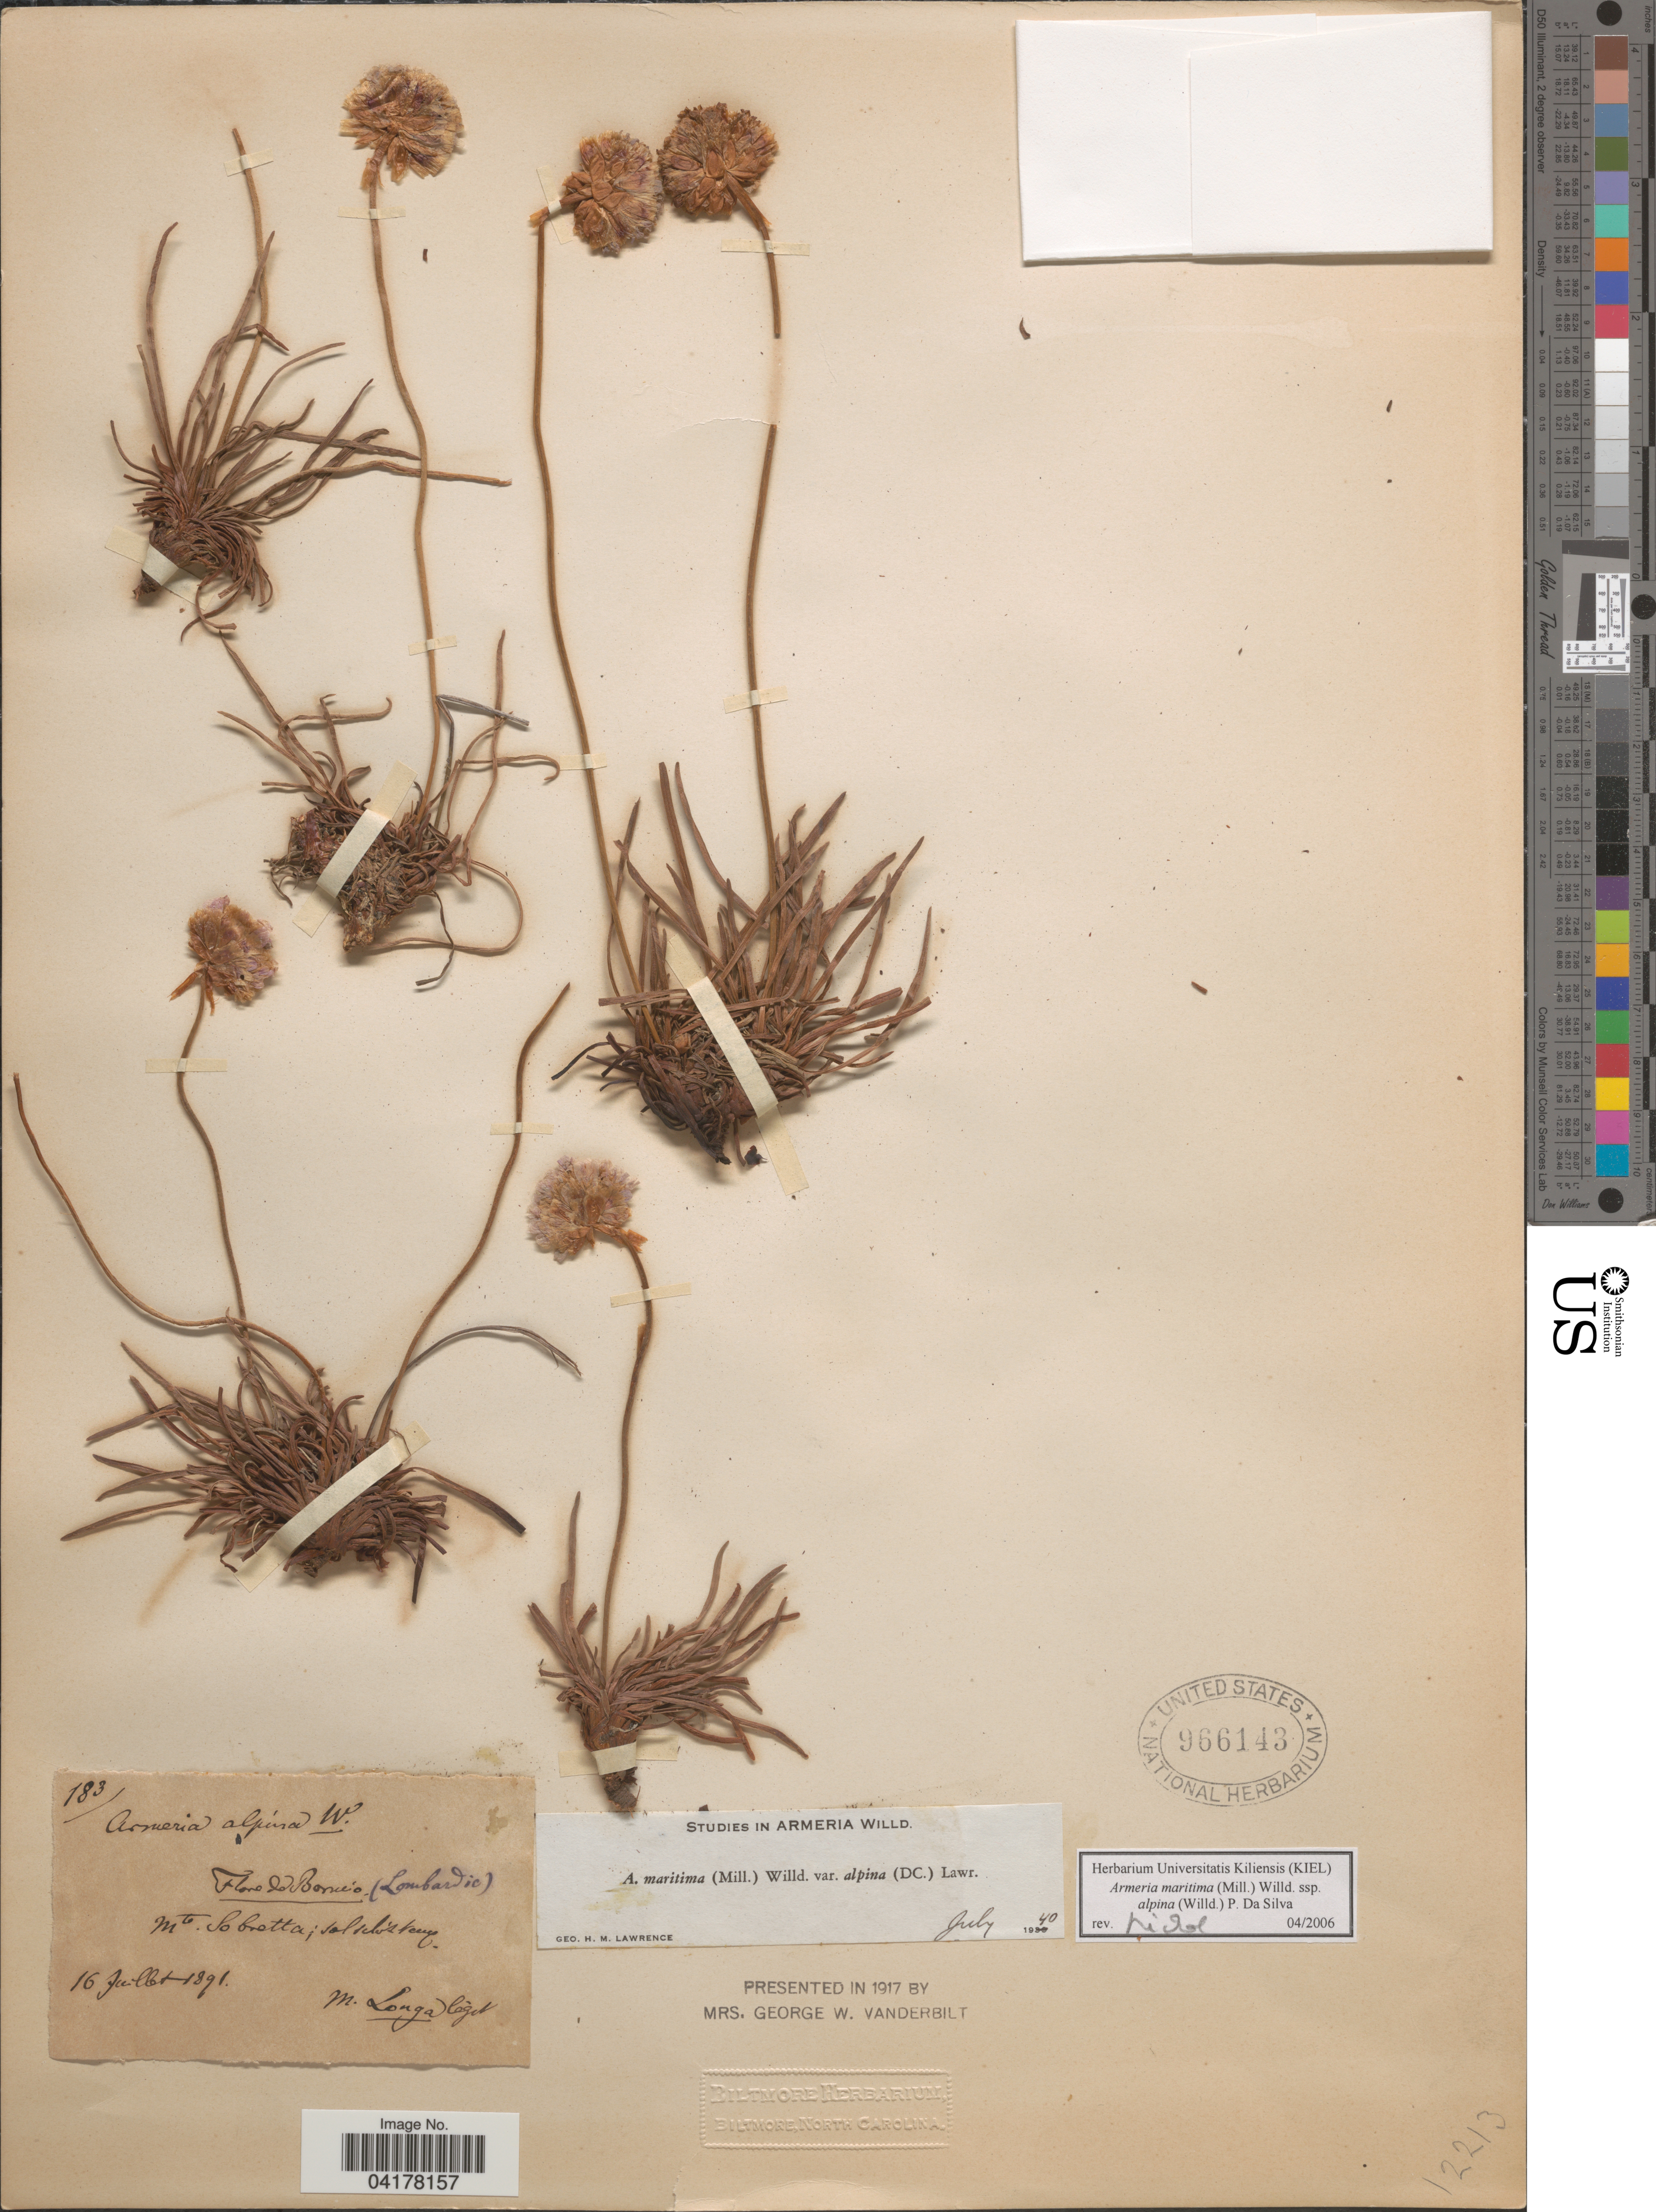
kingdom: Plantae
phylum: Tracheophyta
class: Magnoliopsida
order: Caryophyllales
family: Plumbaginaceae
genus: Armeria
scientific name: Armeria maritima subsp. alpina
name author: (Willd.) P. Silva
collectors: M. Longa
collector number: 183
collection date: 1891-07-16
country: Italy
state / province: Lombardy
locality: Bormio (Lombardie). Mte. Sobretta; Solsclósteny [interpreted].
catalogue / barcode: US 966143